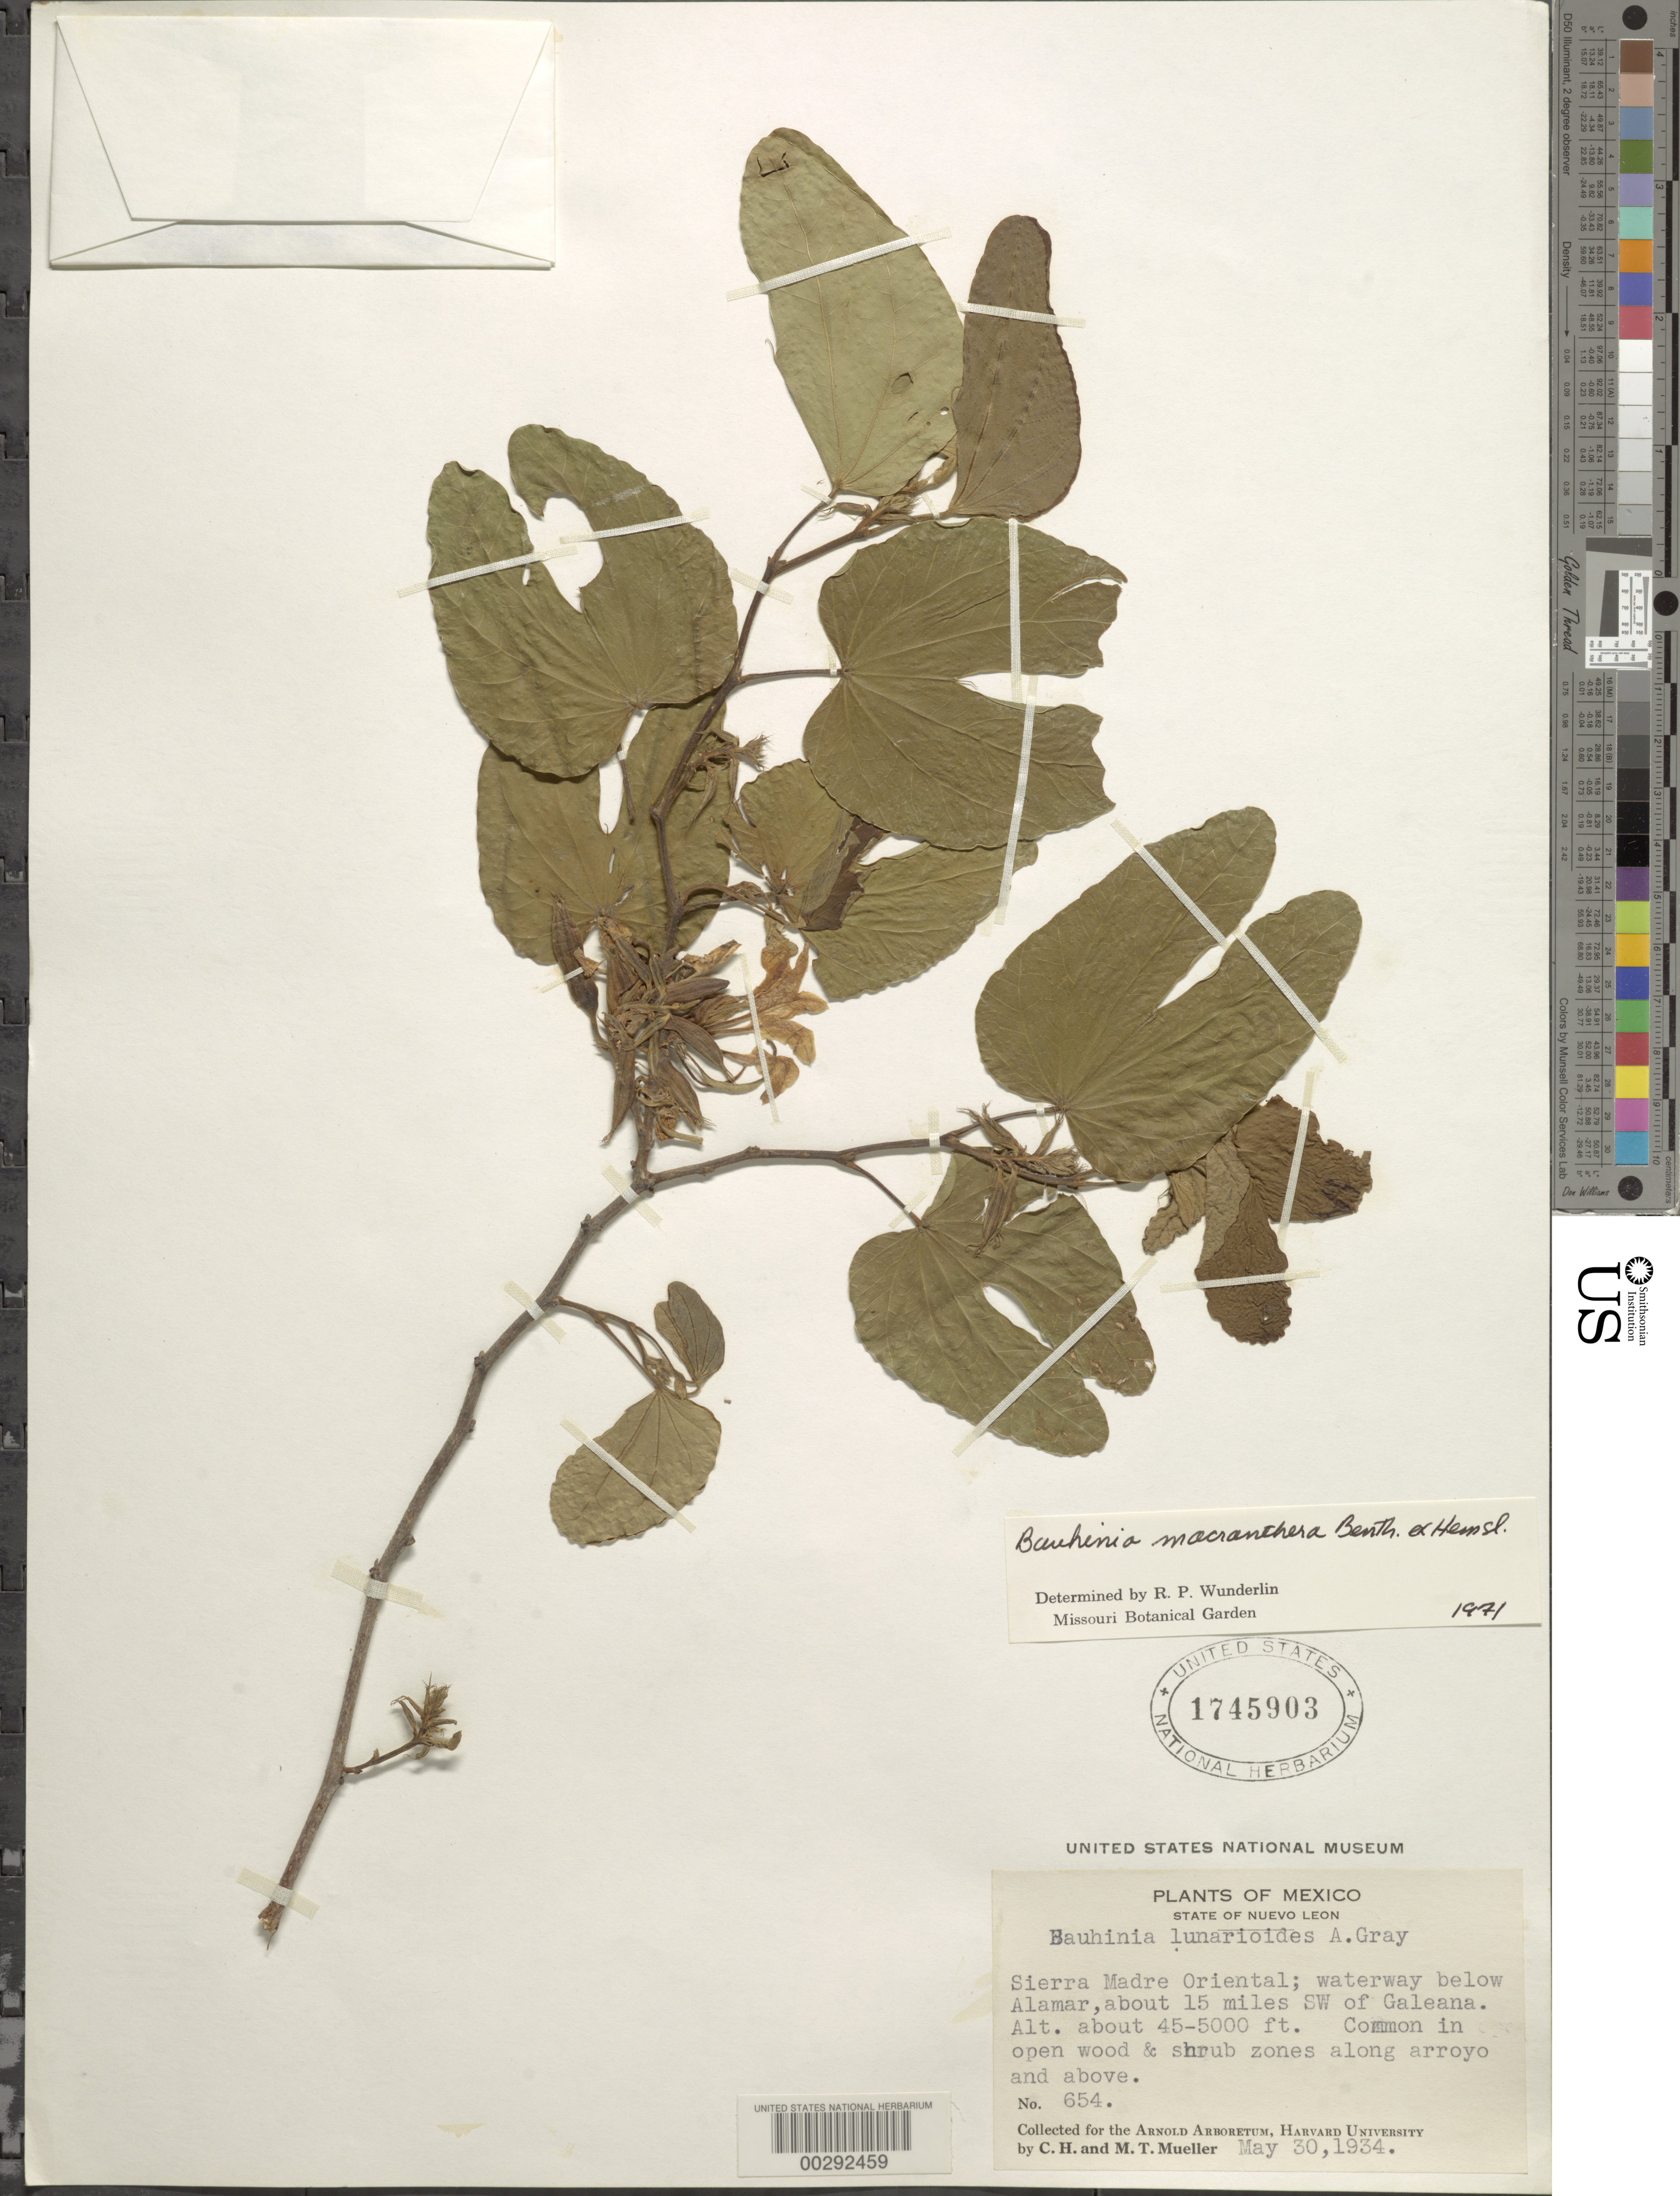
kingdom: Plantae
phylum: Tracheophyta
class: Magnoliopsida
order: Fabales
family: Fabaceae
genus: Bauhinia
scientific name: Bauhinia macranthera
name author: Benth. ex Hemsl.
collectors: C. H. Mueller & M. Mueller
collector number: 654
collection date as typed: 30 May 1934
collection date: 1934-05-30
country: Mexico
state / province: Nuevo León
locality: Sierra Madre oriental; waterway below alamar, about 15 mi SW of Galeana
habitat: Open wood and shrub zones along arroyo and above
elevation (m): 1372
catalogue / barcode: US 1745903